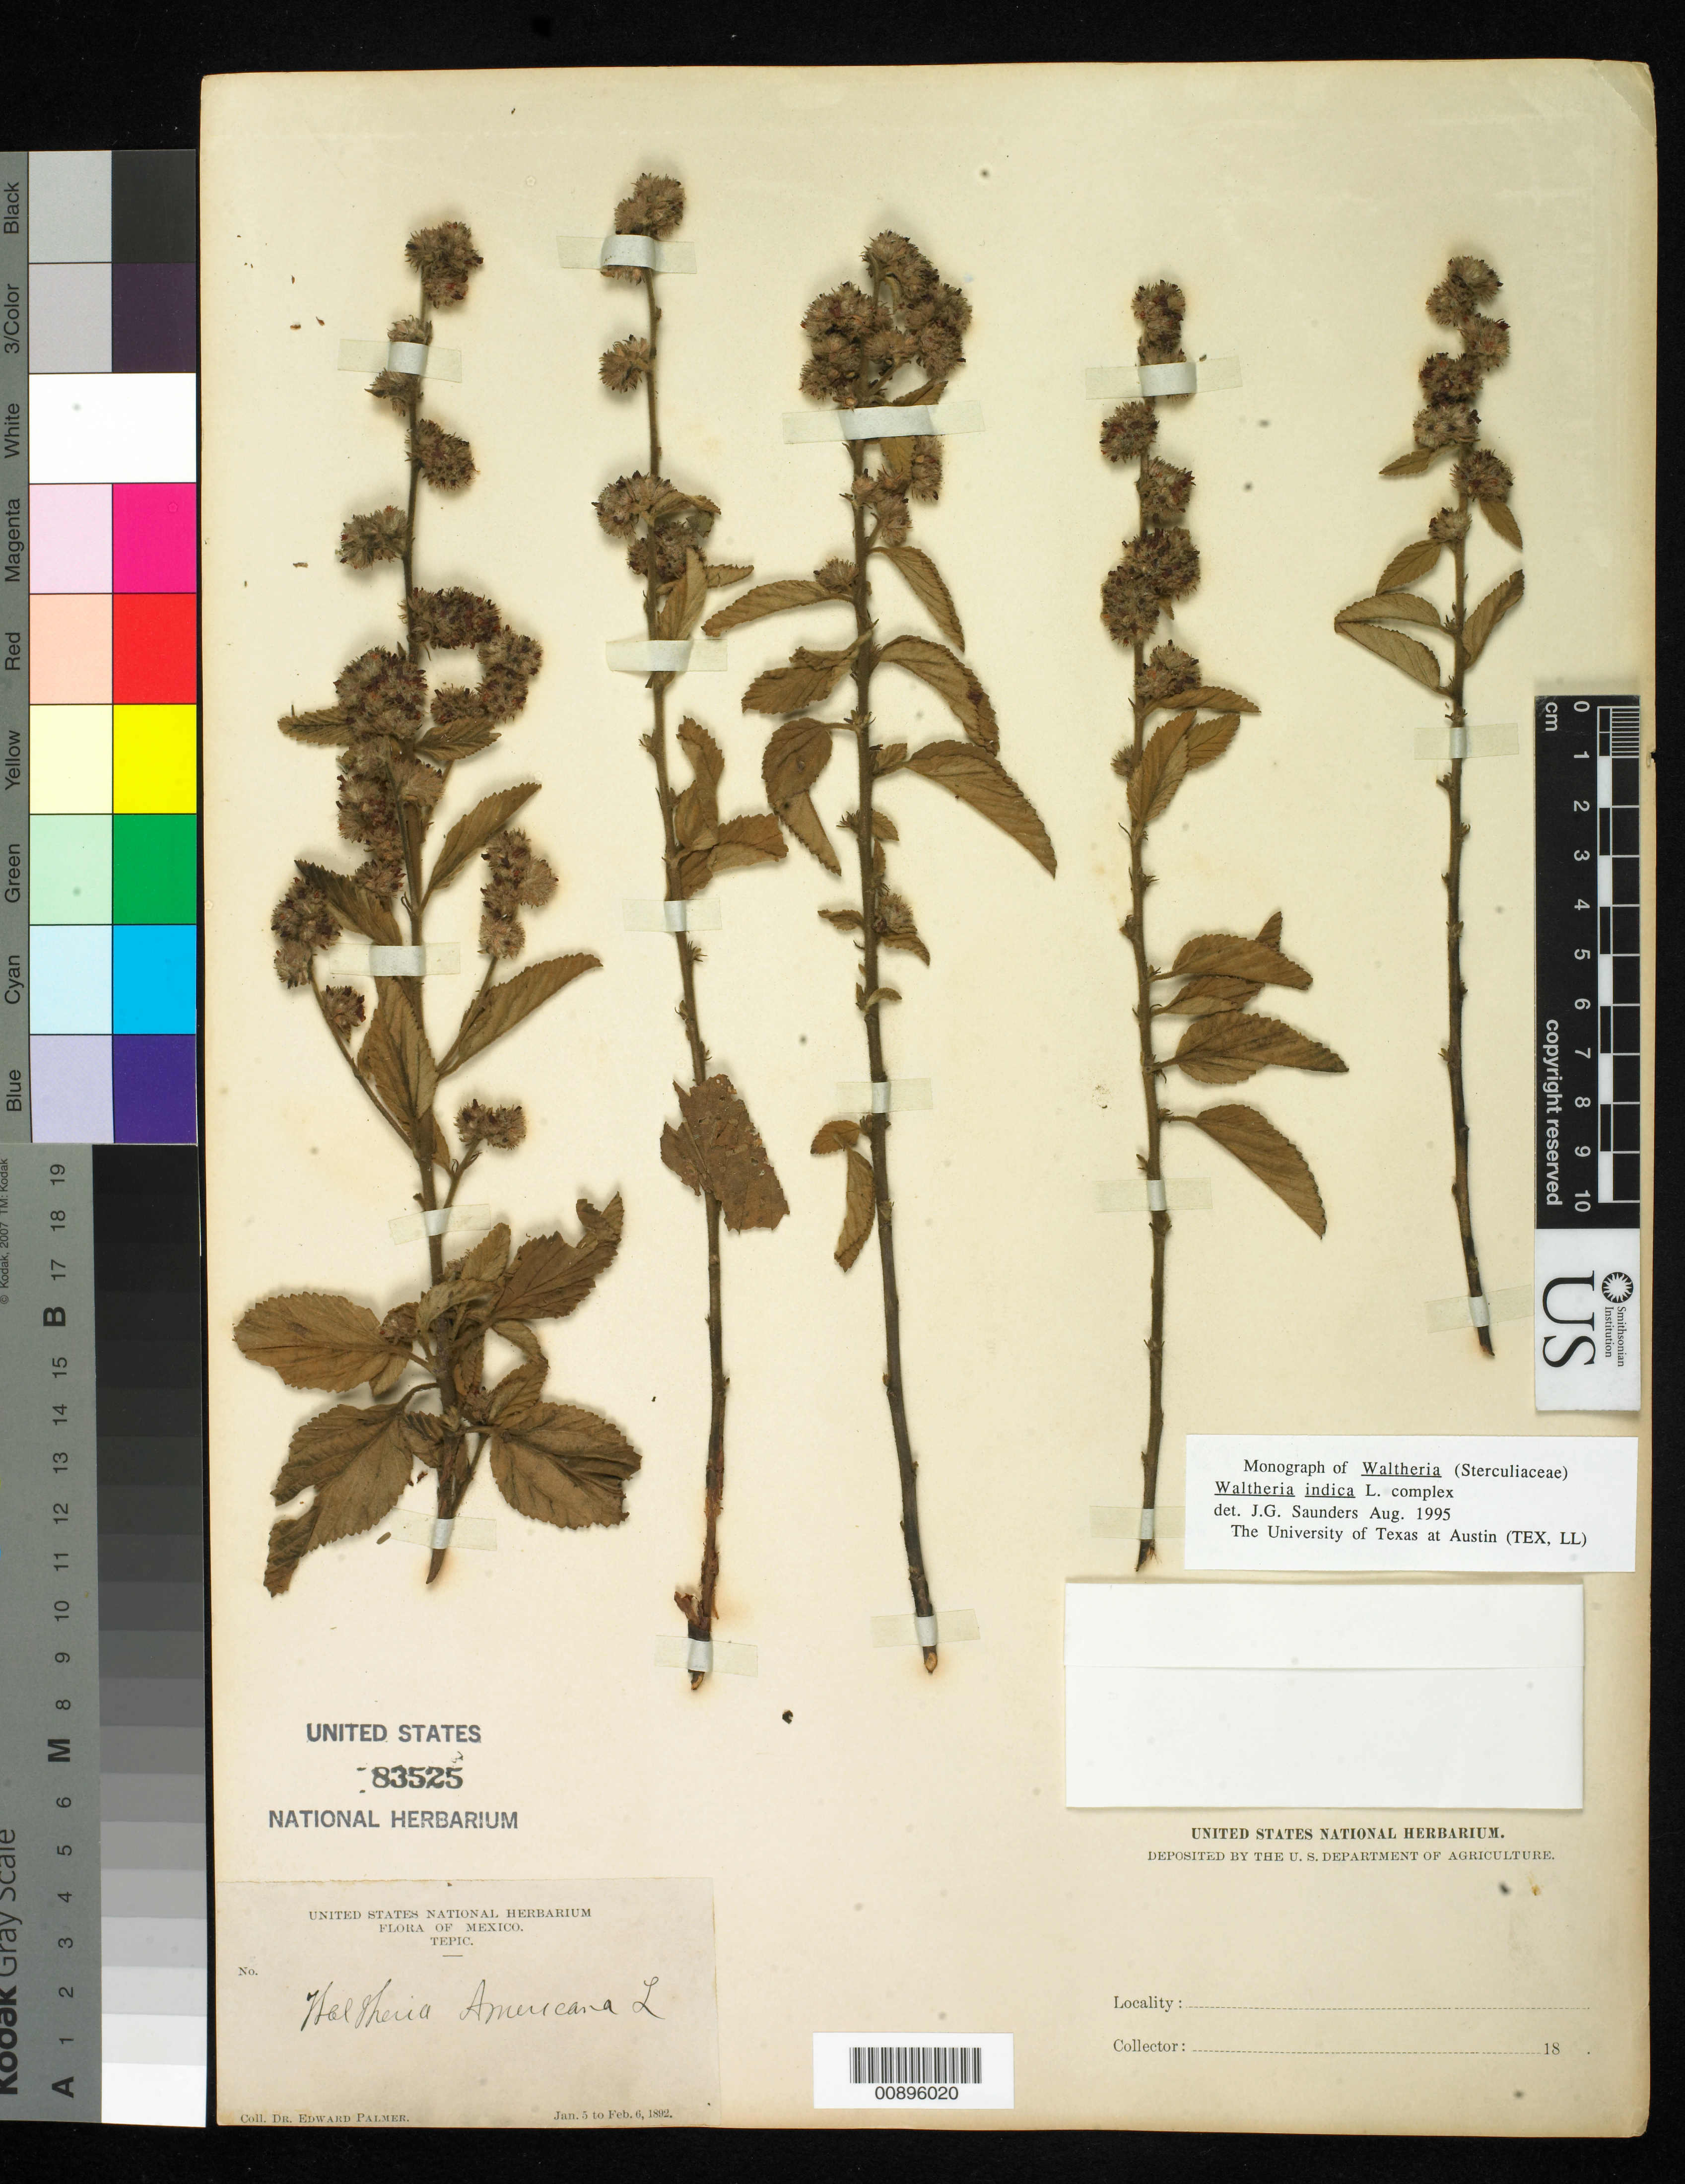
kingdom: Plantae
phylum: Tracheophyta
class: Magnoliopsida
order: Malvales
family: Malvaceae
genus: Waltheria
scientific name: Waltheria indica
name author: L.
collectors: E. Palmer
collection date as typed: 05 Jan 1892 to 06 Feb 1892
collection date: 1892-01-05/1892-02-06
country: Mexico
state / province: Nayarit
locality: Tepic, Nayarit.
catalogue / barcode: US 83525